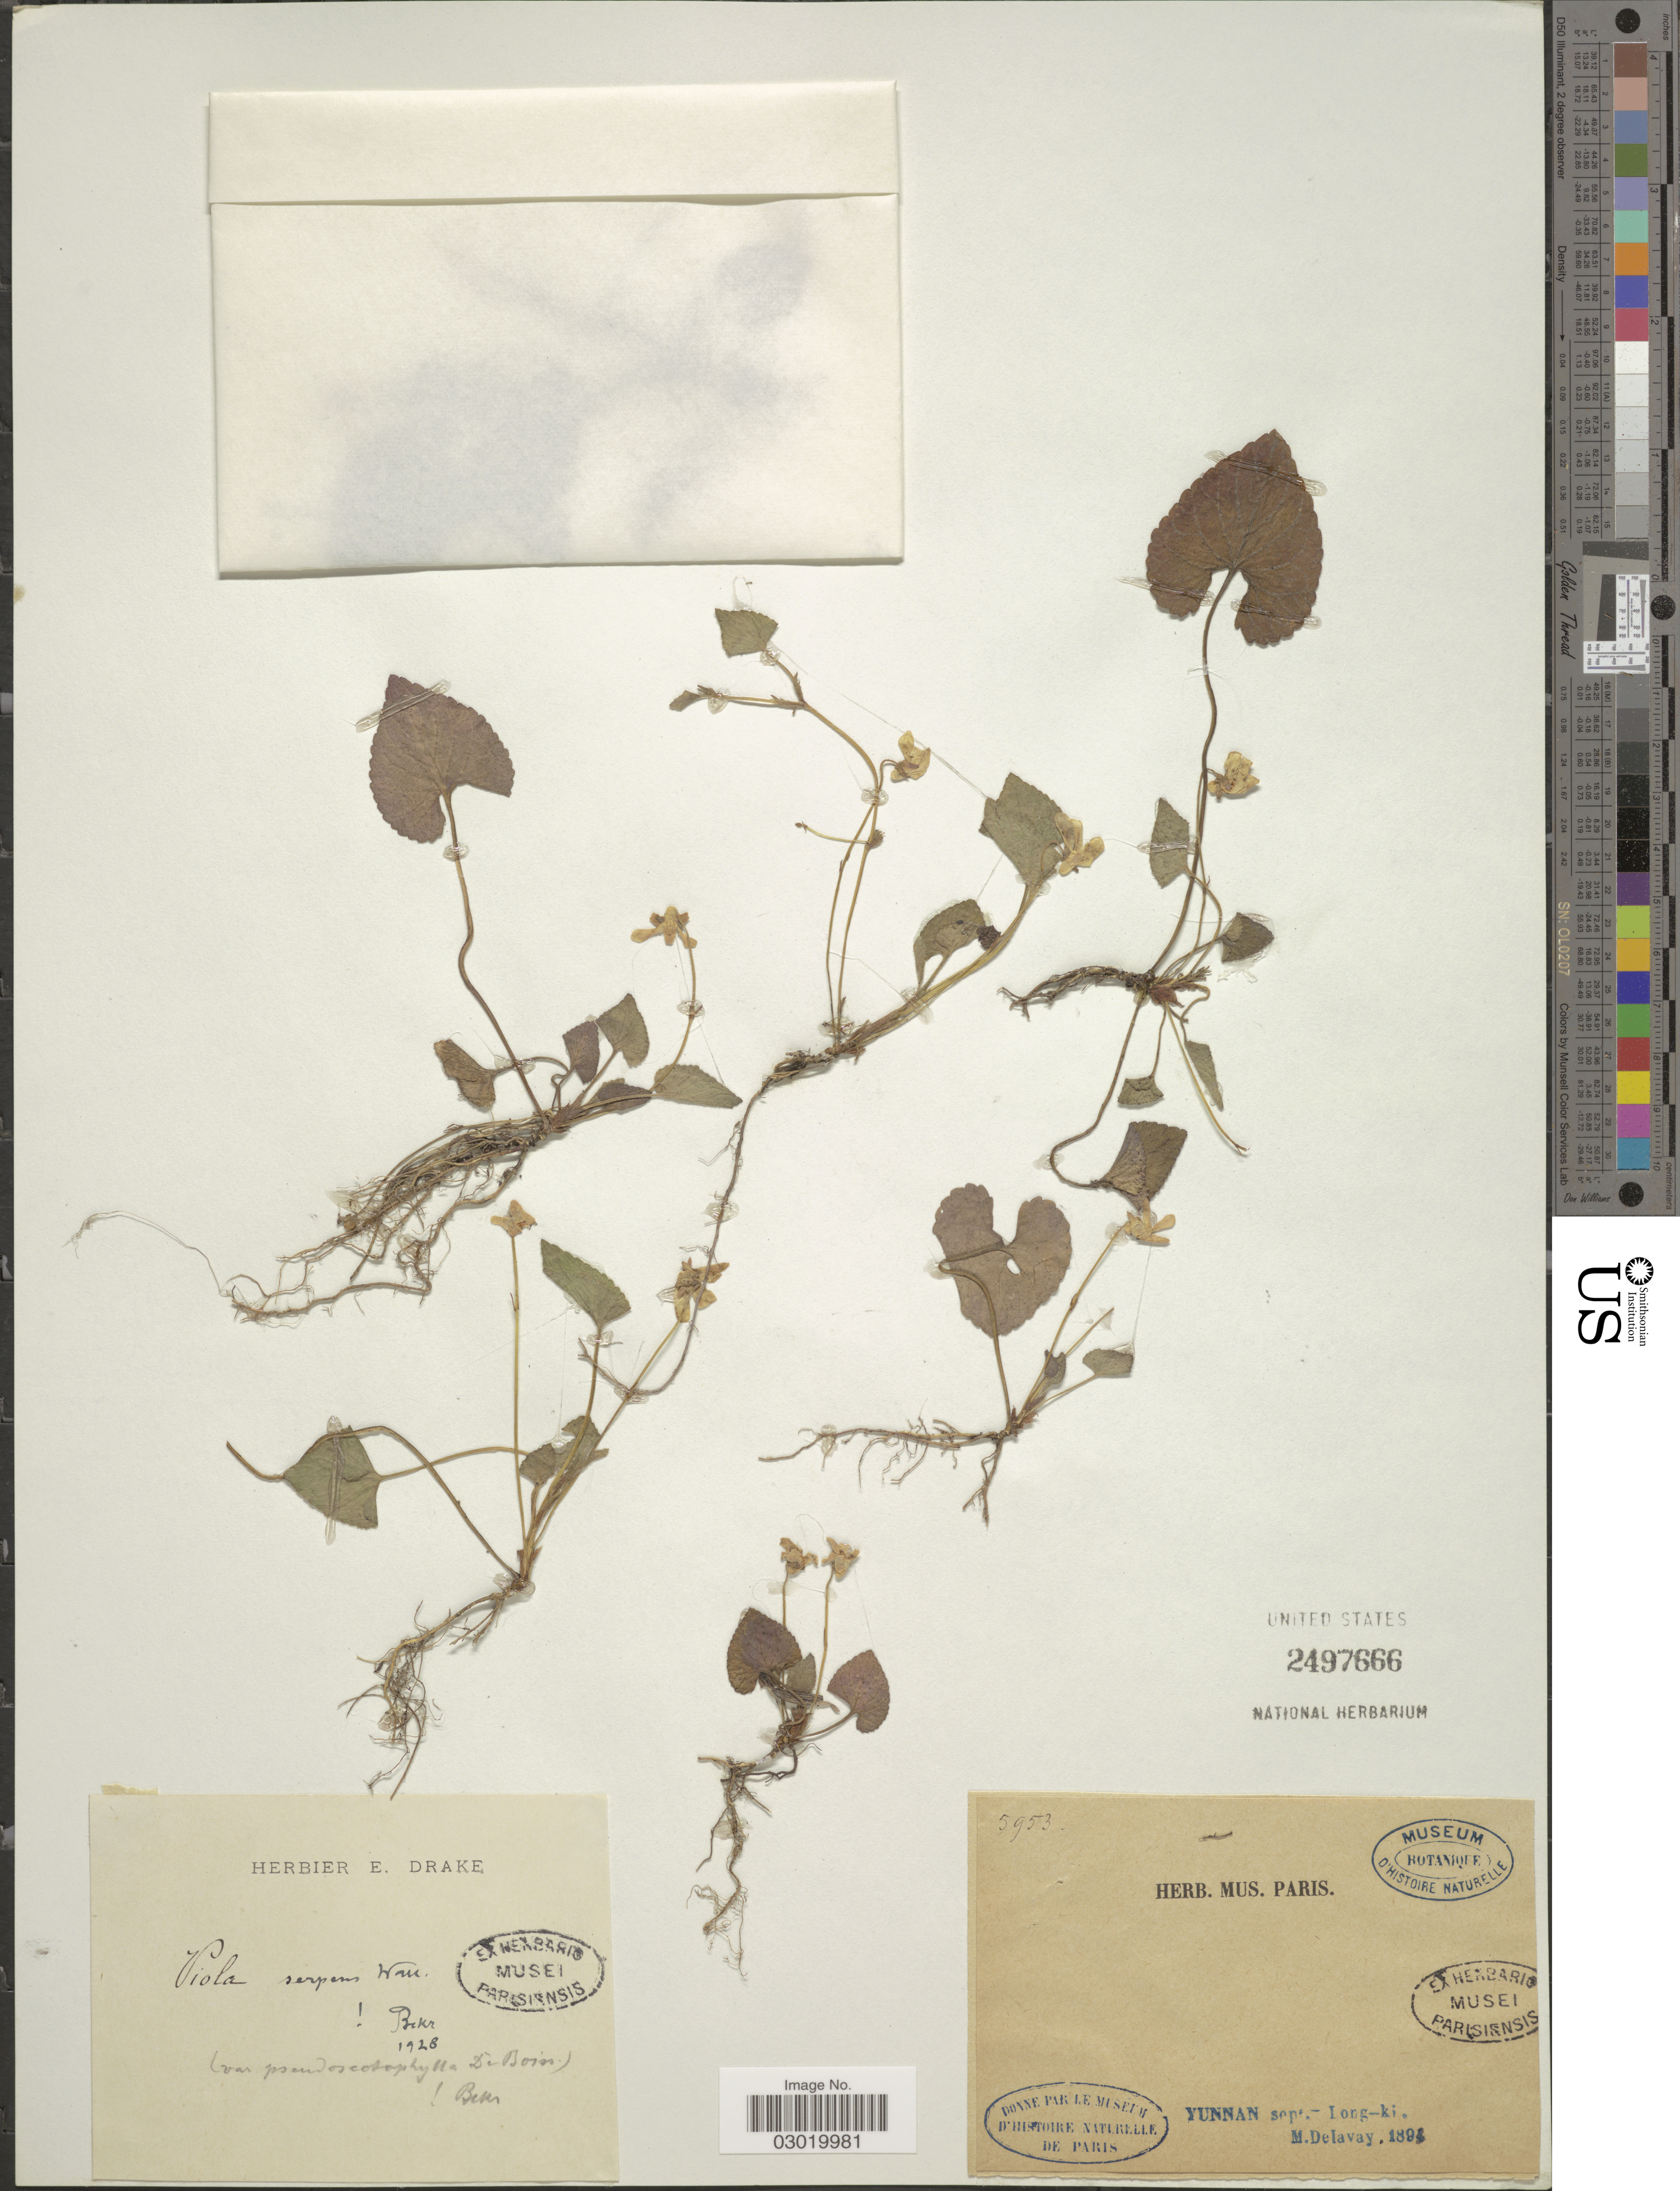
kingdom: Plantae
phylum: Tracheophyta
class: Magnoliopsida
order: Malpighiales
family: Violaceae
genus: Viola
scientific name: Viola pilosa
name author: Blume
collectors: M. Delavay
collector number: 5953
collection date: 1892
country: China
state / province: Yunnan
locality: Yunnan sept.- Long-ki.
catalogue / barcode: US 2497666